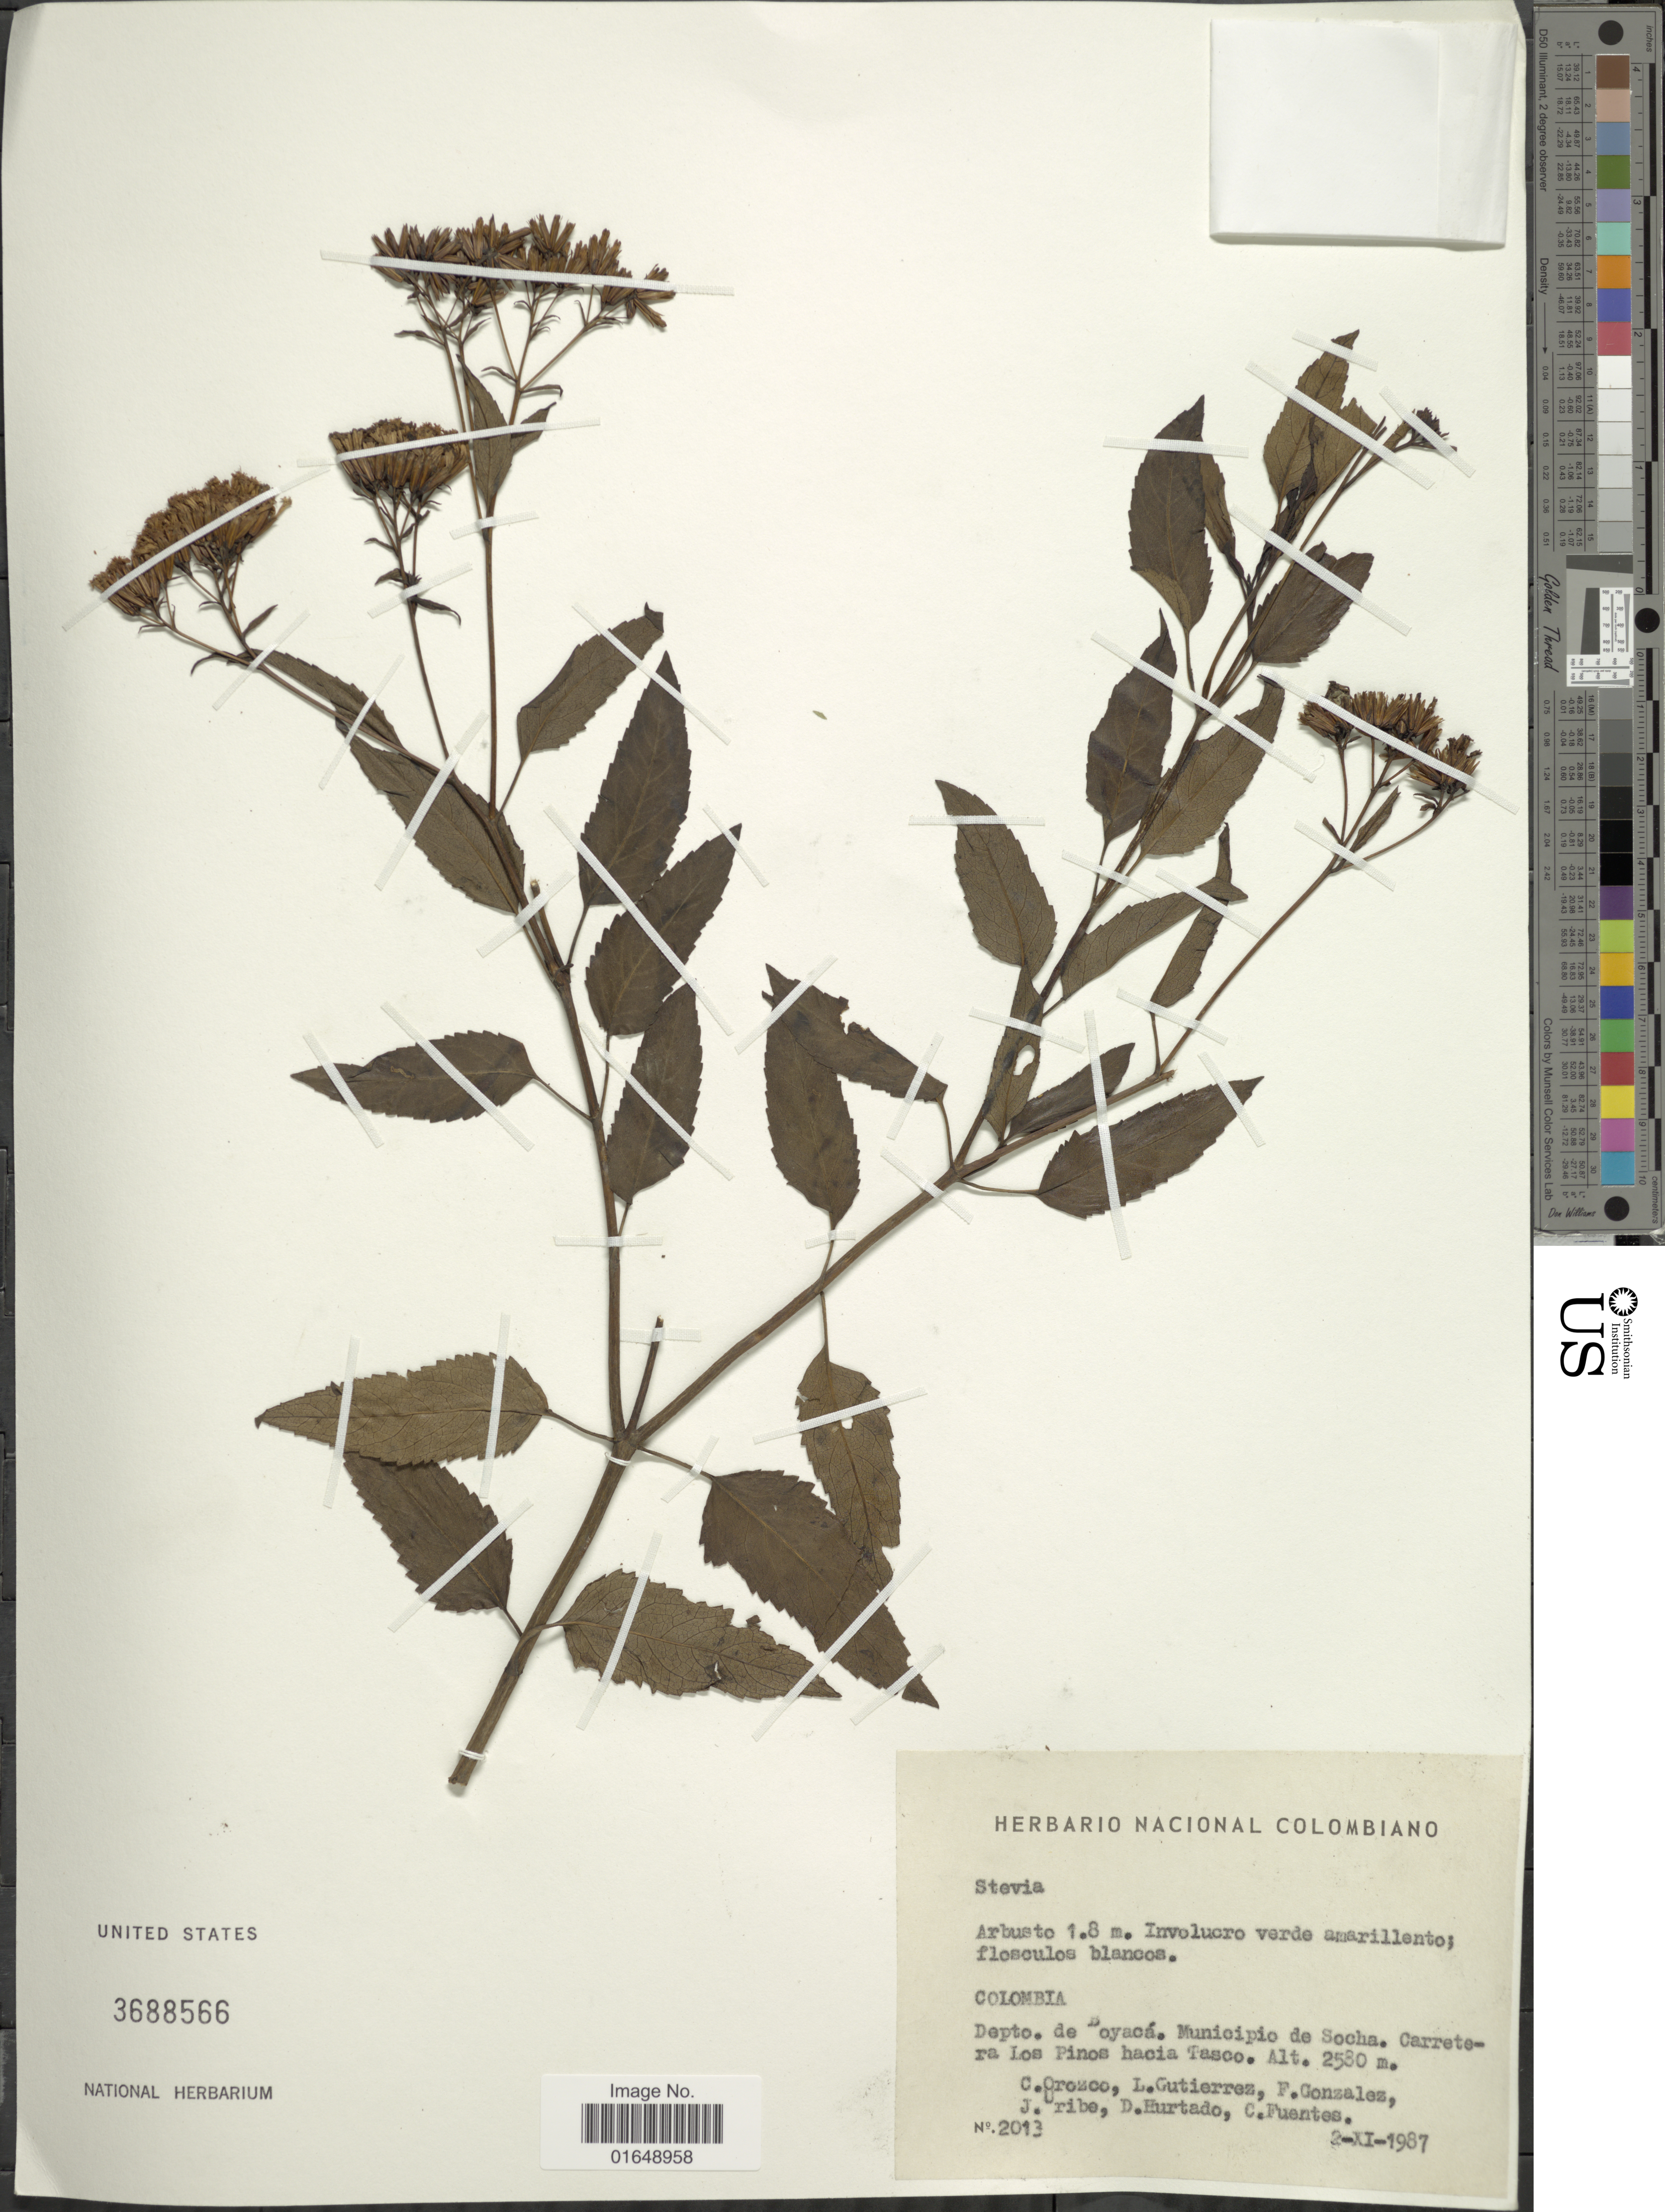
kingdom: Plantae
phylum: Tracheophyta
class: Magnoliopsida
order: Asterales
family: Asteraceae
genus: Stevia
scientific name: Stevia sp.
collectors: C. I. Orozco, L. Gutiérrez, F. Gonzalez, J. Uribe & et al.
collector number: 2013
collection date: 1987-11-02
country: Colombia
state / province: Boyacá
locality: Municipio de Socha, Carretera Los Pinos hacia Tasco.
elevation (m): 2580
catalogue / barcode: US 3688566